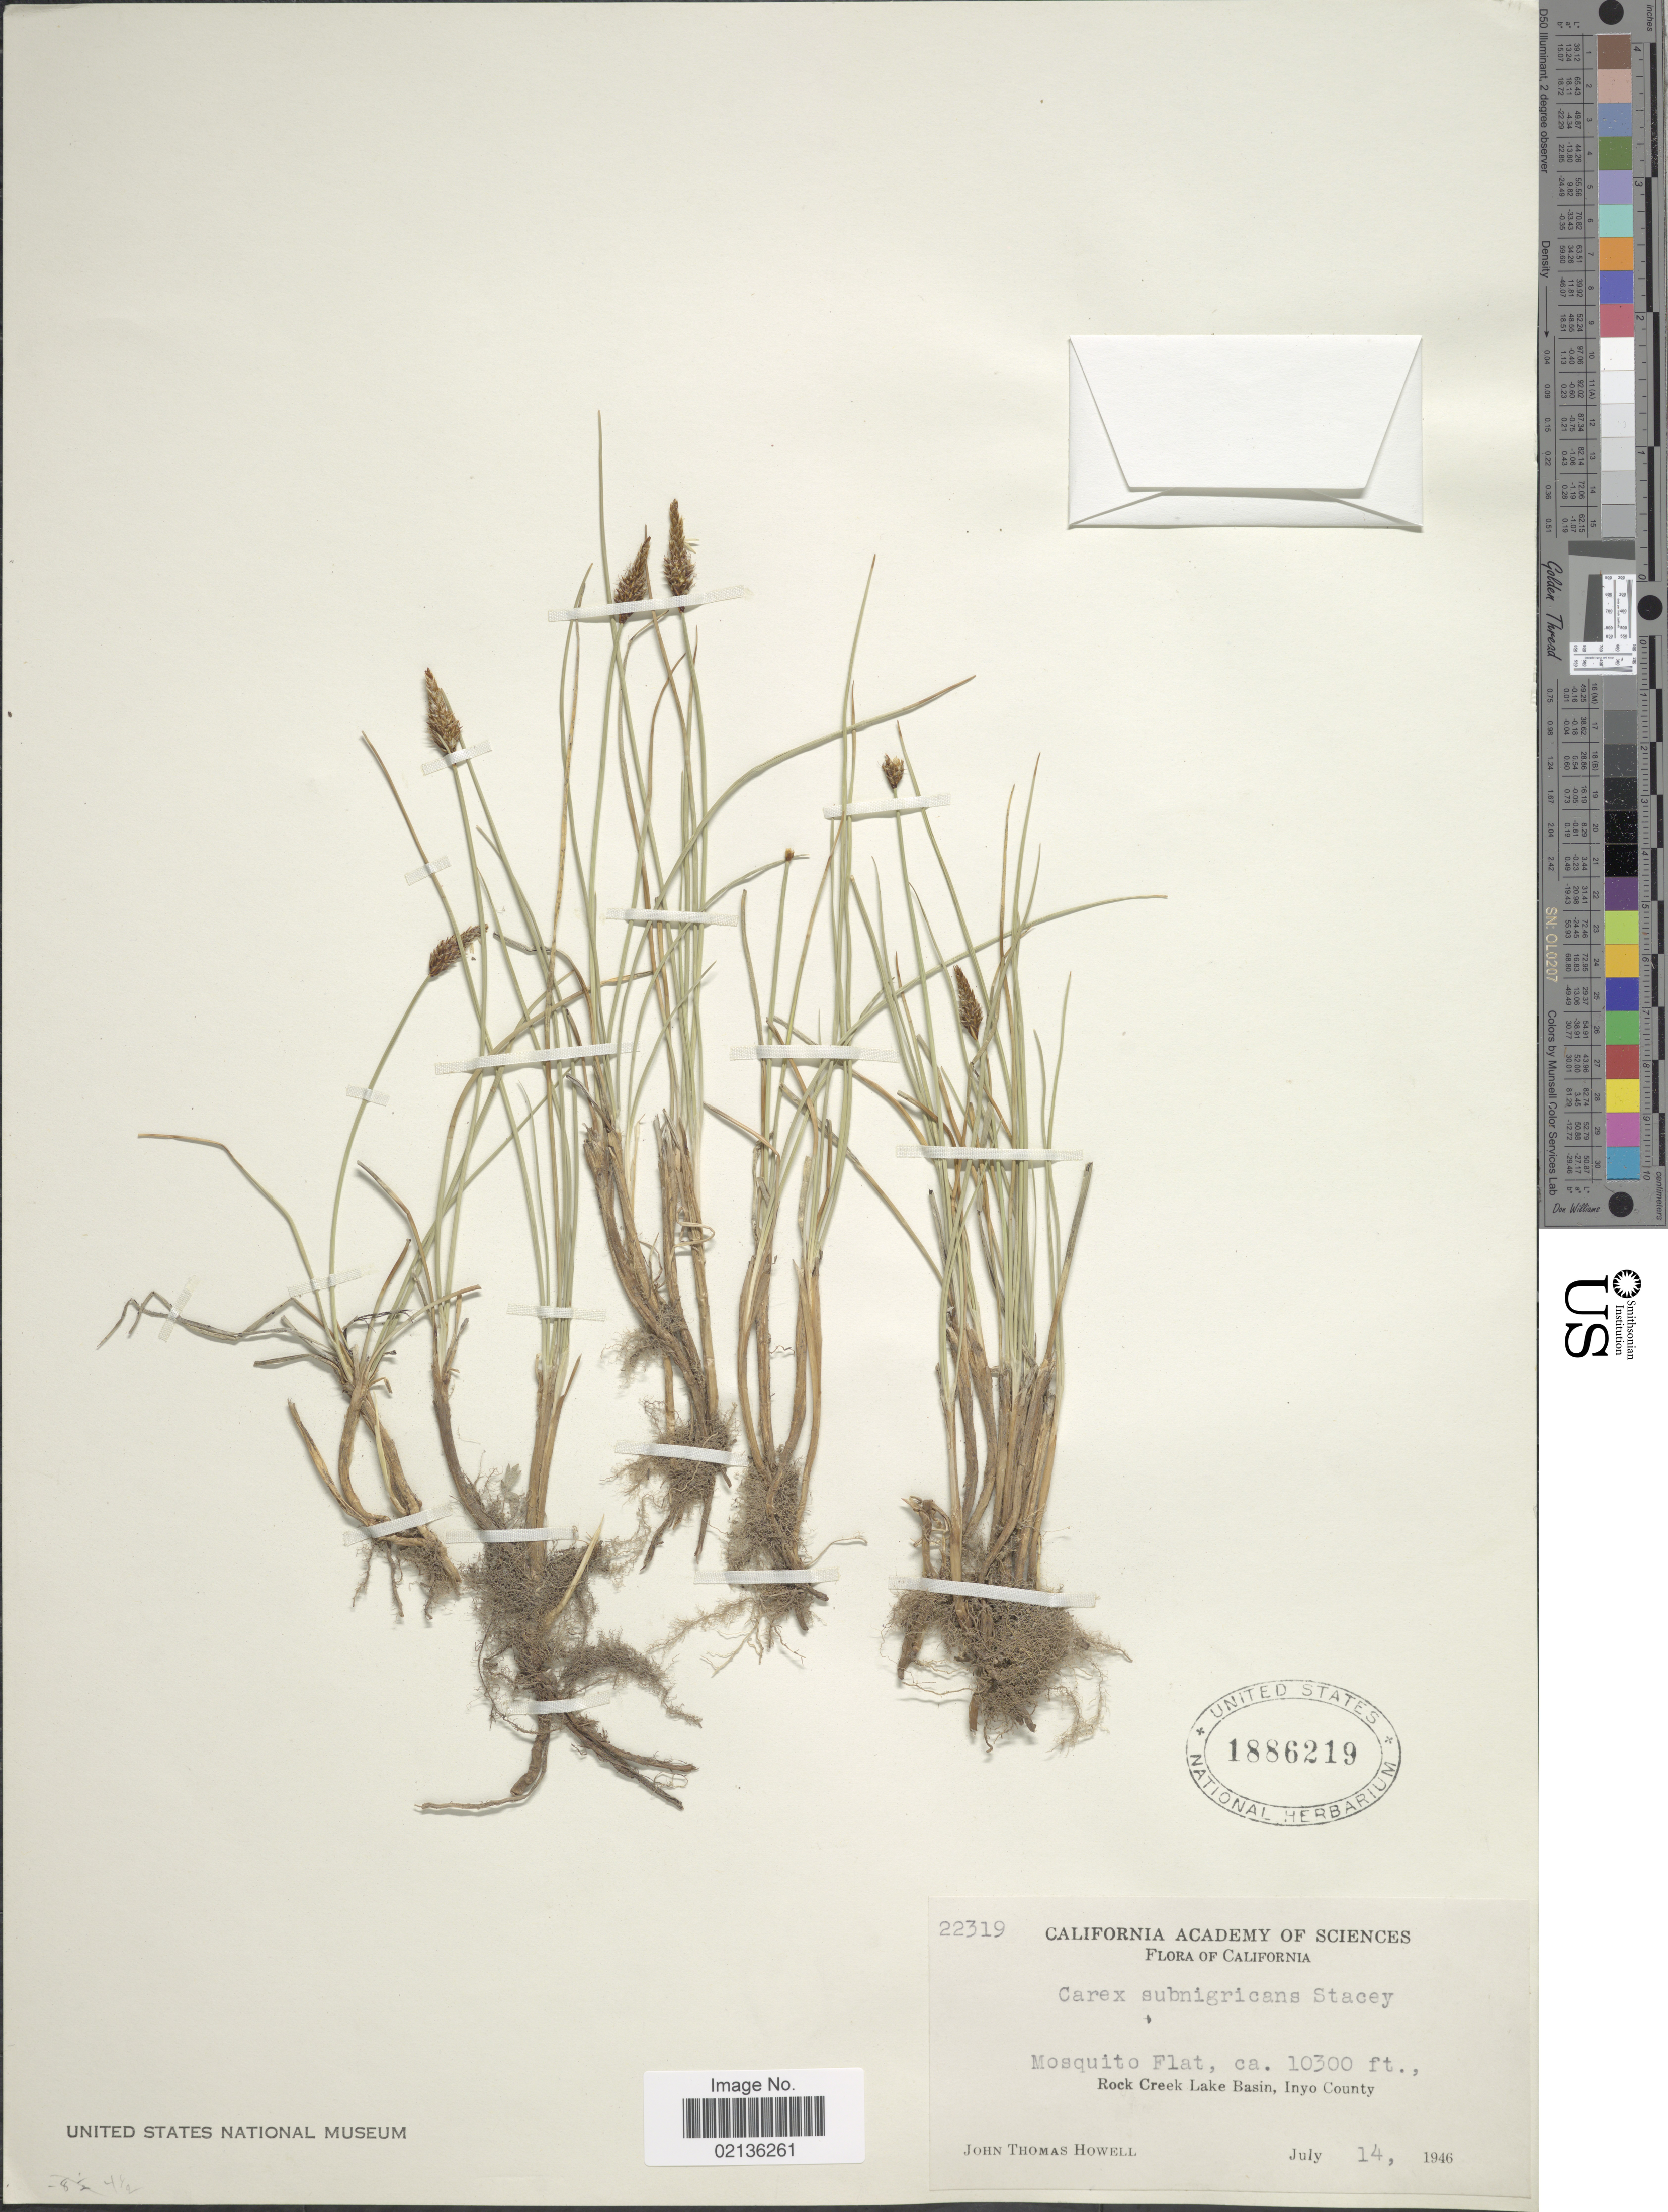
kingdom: Plantae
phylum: Tracheophyta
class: Liliopsida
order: Poales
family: Cyperaceae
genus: Carex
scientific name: Carex subnigricans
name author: Stacey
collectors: J. T. Howell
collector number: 22319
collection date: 1946-07-14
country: United States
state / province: California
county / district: Inyo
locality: Mosquito Flat, Rock Creek Lake Basin, Inyo County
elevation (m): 3139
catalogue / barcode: US 1886219